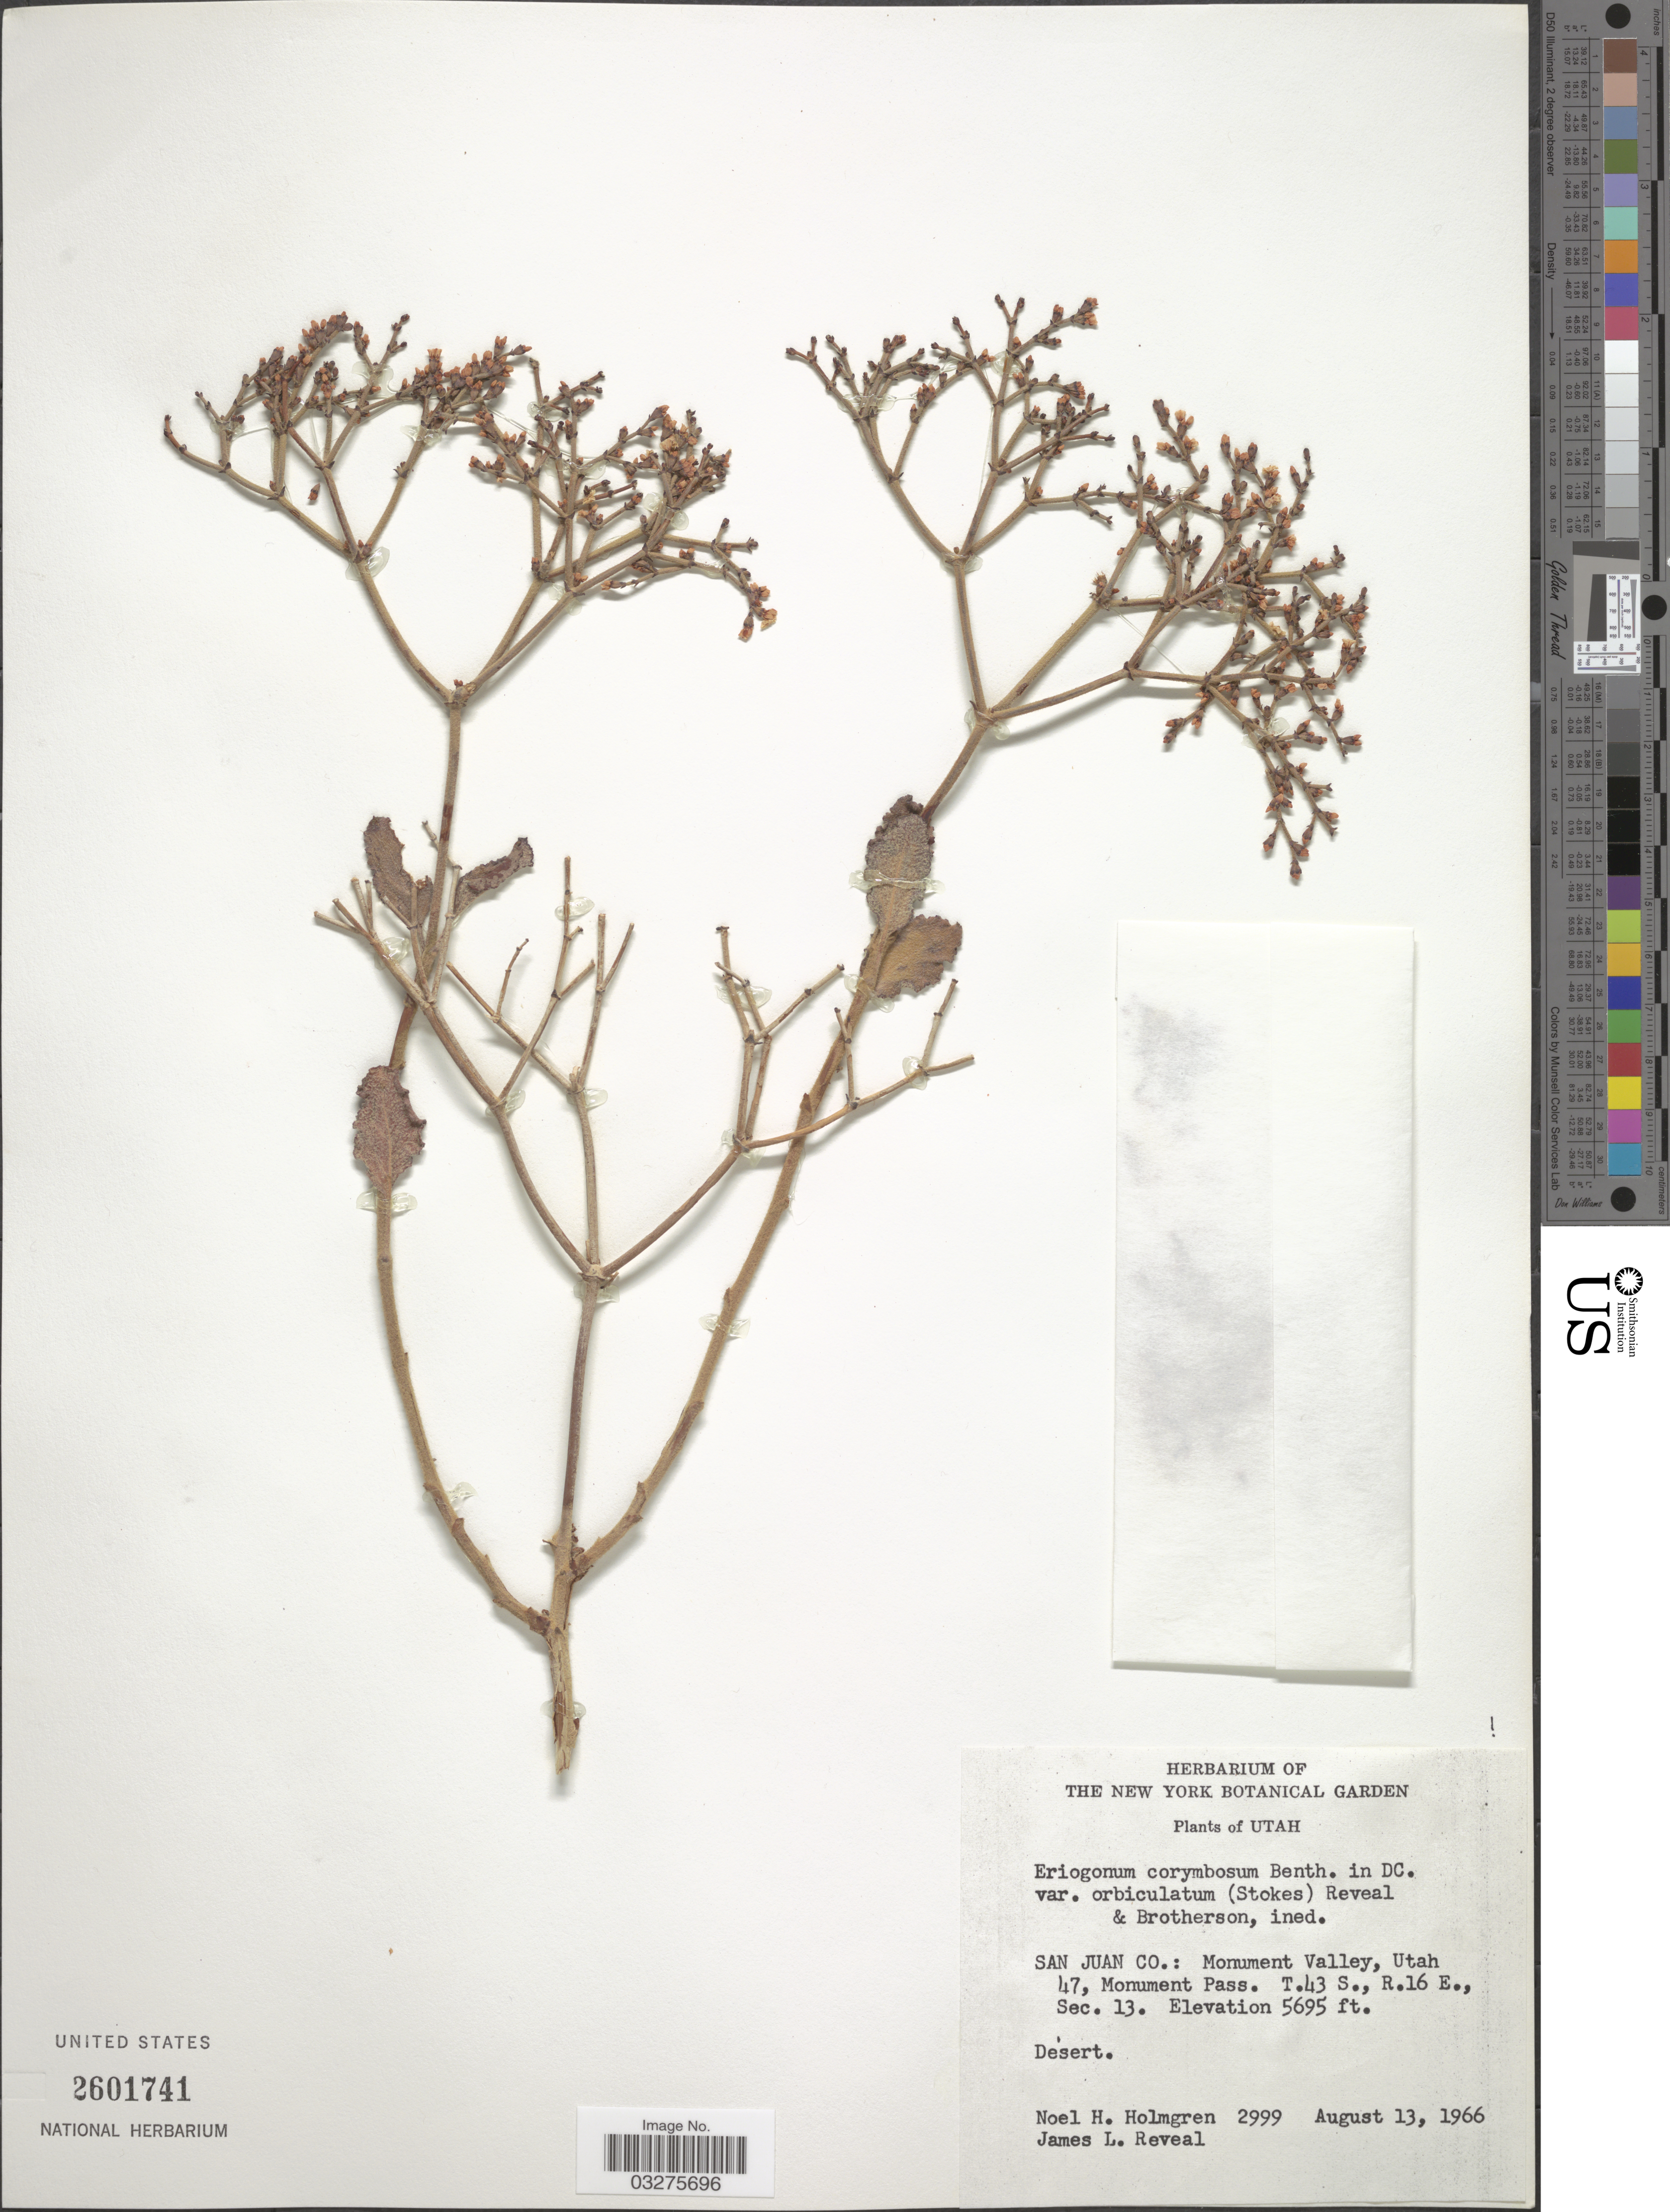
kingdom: Plantae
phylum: Tracheophyta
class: Magnoliopsida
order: Caryophyllales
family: Polygonaceae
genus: Eriogonum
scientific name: Eriogonum corymbosum var. orbiculatum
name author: (S. Stokes) Reveal & Brotherson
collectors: N. H. Holmgren & J. L. Reveal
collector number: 2999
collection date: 1966-08-13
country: United States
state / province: Utah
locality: San Juan Co.: Monument Valley, Utah 47, Monument Pass. T.43 S., R.16 E., Sec. 13.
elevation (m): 1736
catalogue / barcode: US 2601741